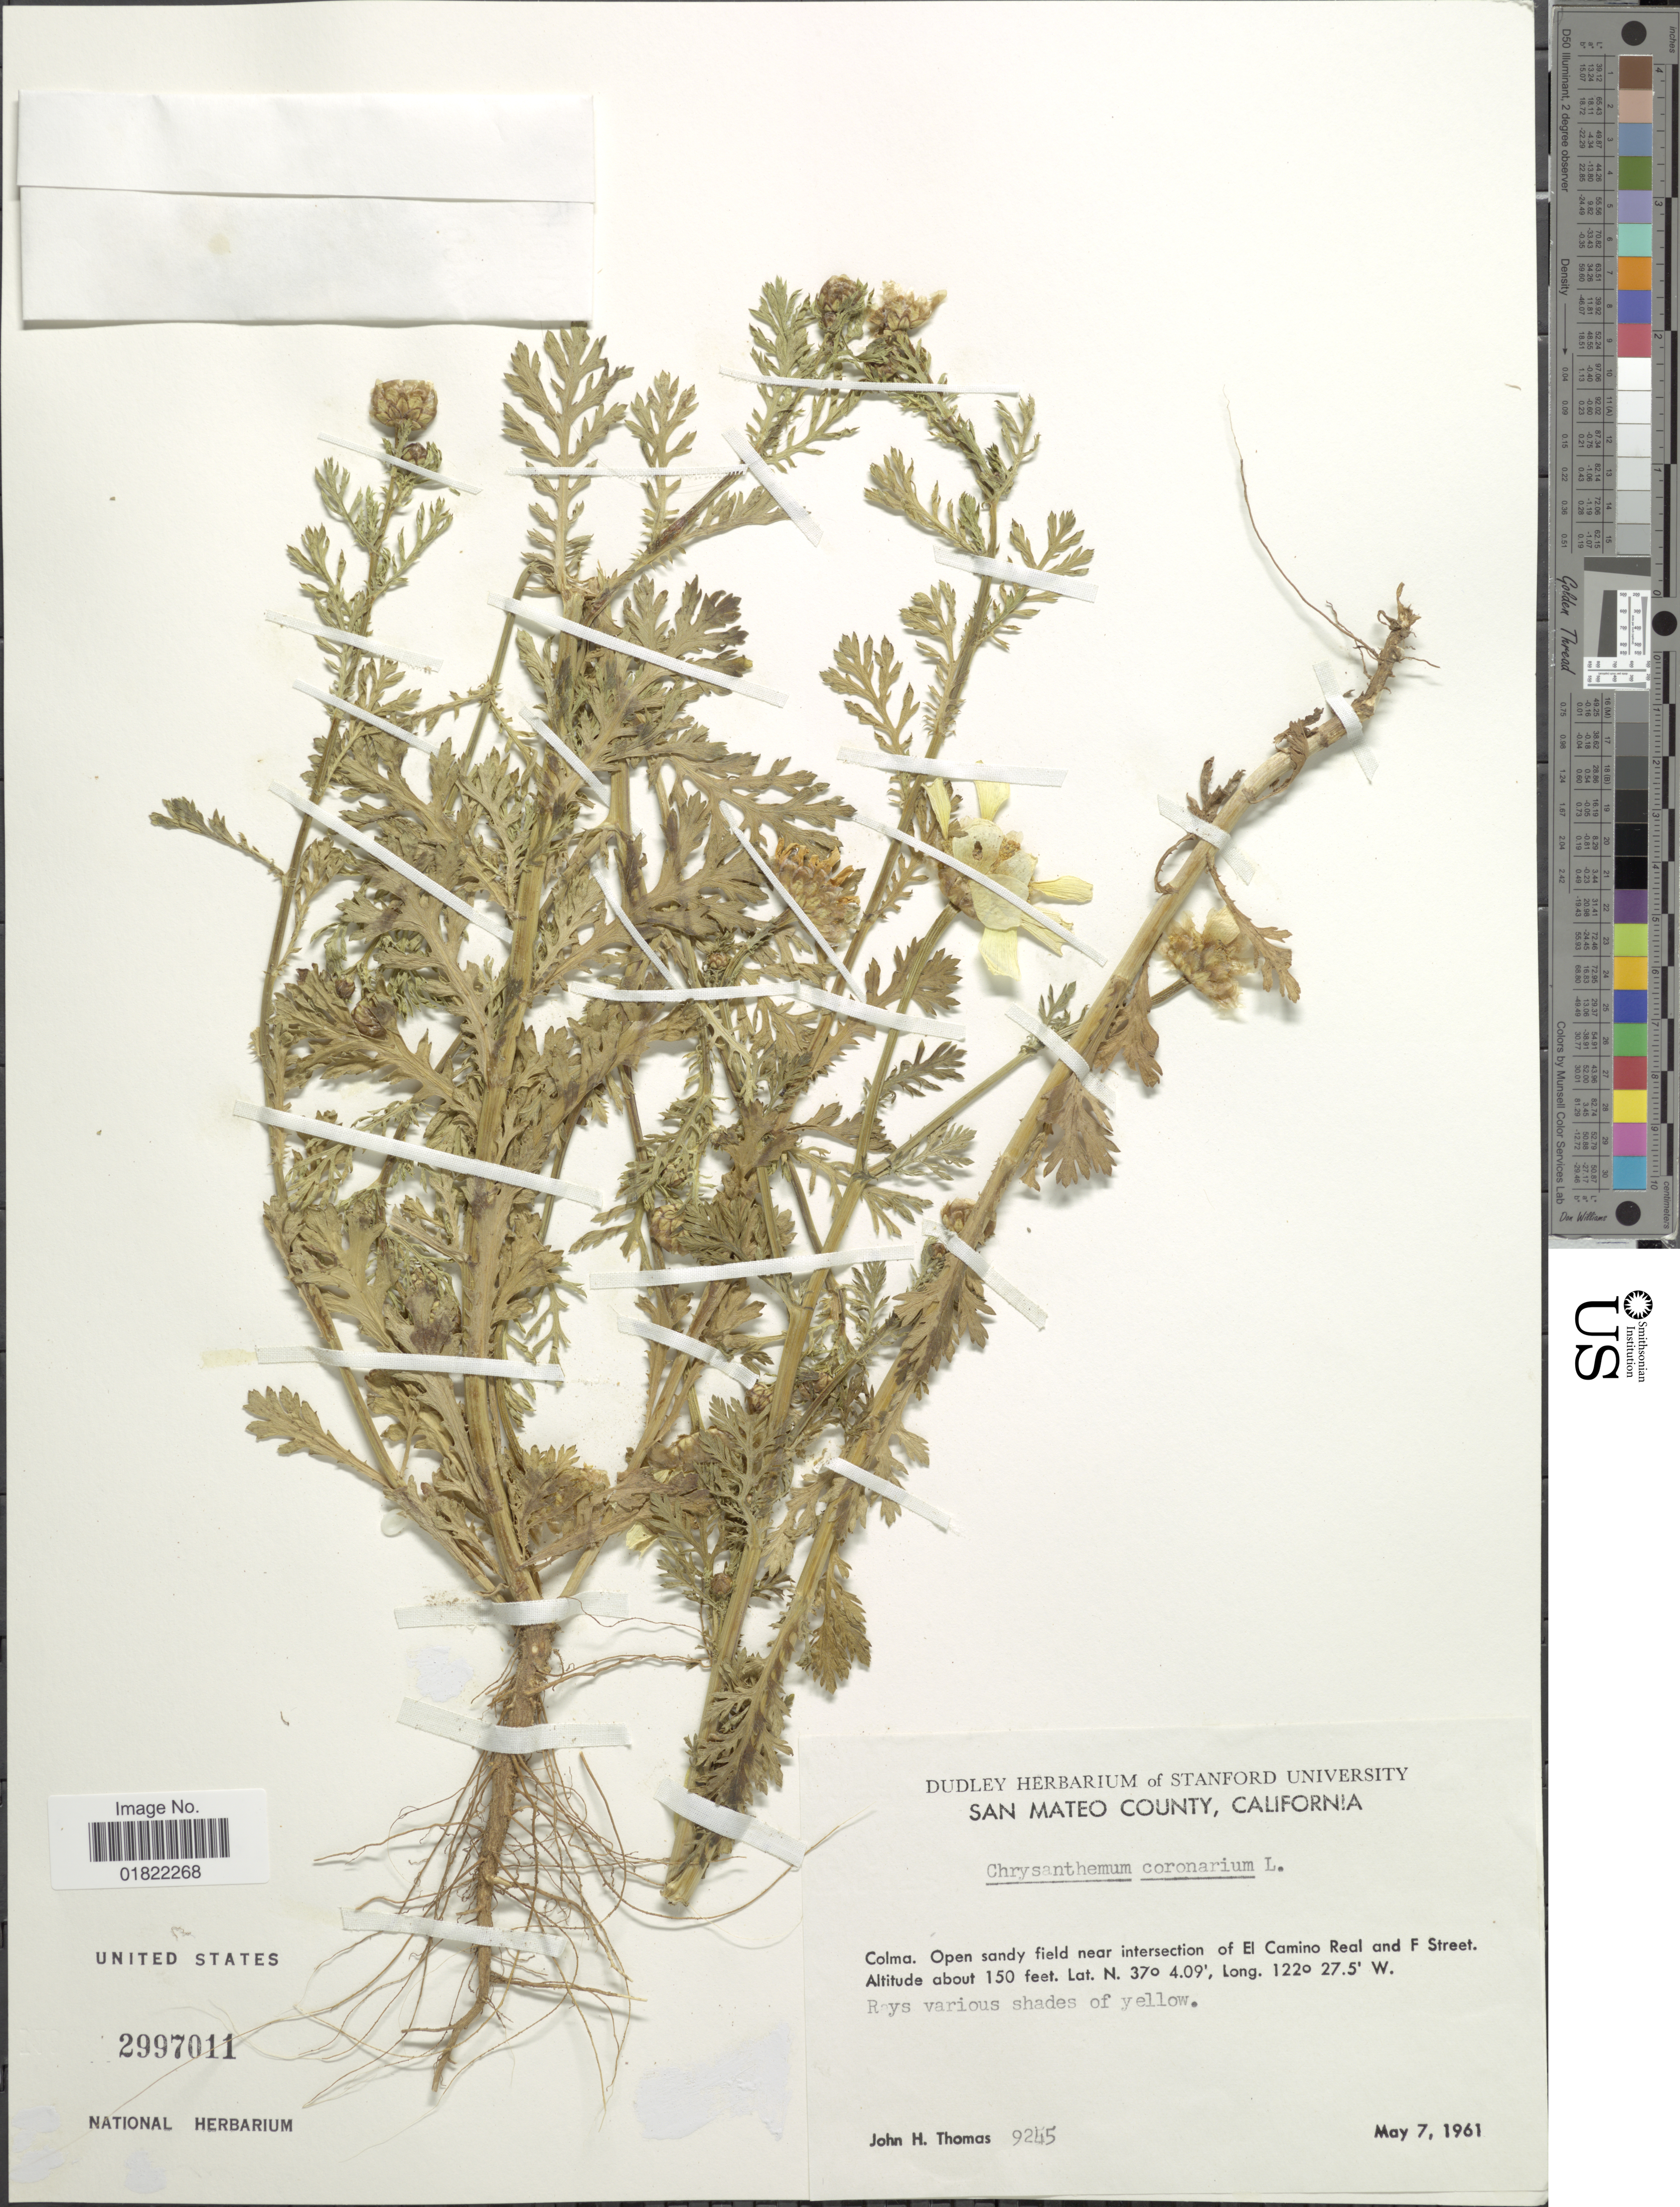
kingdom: Plantae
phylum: Tracheophyta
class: Magnoliopsida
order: Asterales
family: Asteraceae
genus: Chrysanthemum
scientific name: Chrysanthemum coronarium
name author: L.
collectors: J. H. Thomas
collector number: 9245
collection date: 1961-05-07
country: United States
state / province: California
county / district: San Mateo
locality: San Mateo County, Calma, Open sandy field near intersection of El Camino Real and F Street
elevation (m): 46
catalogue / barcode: US 2997011